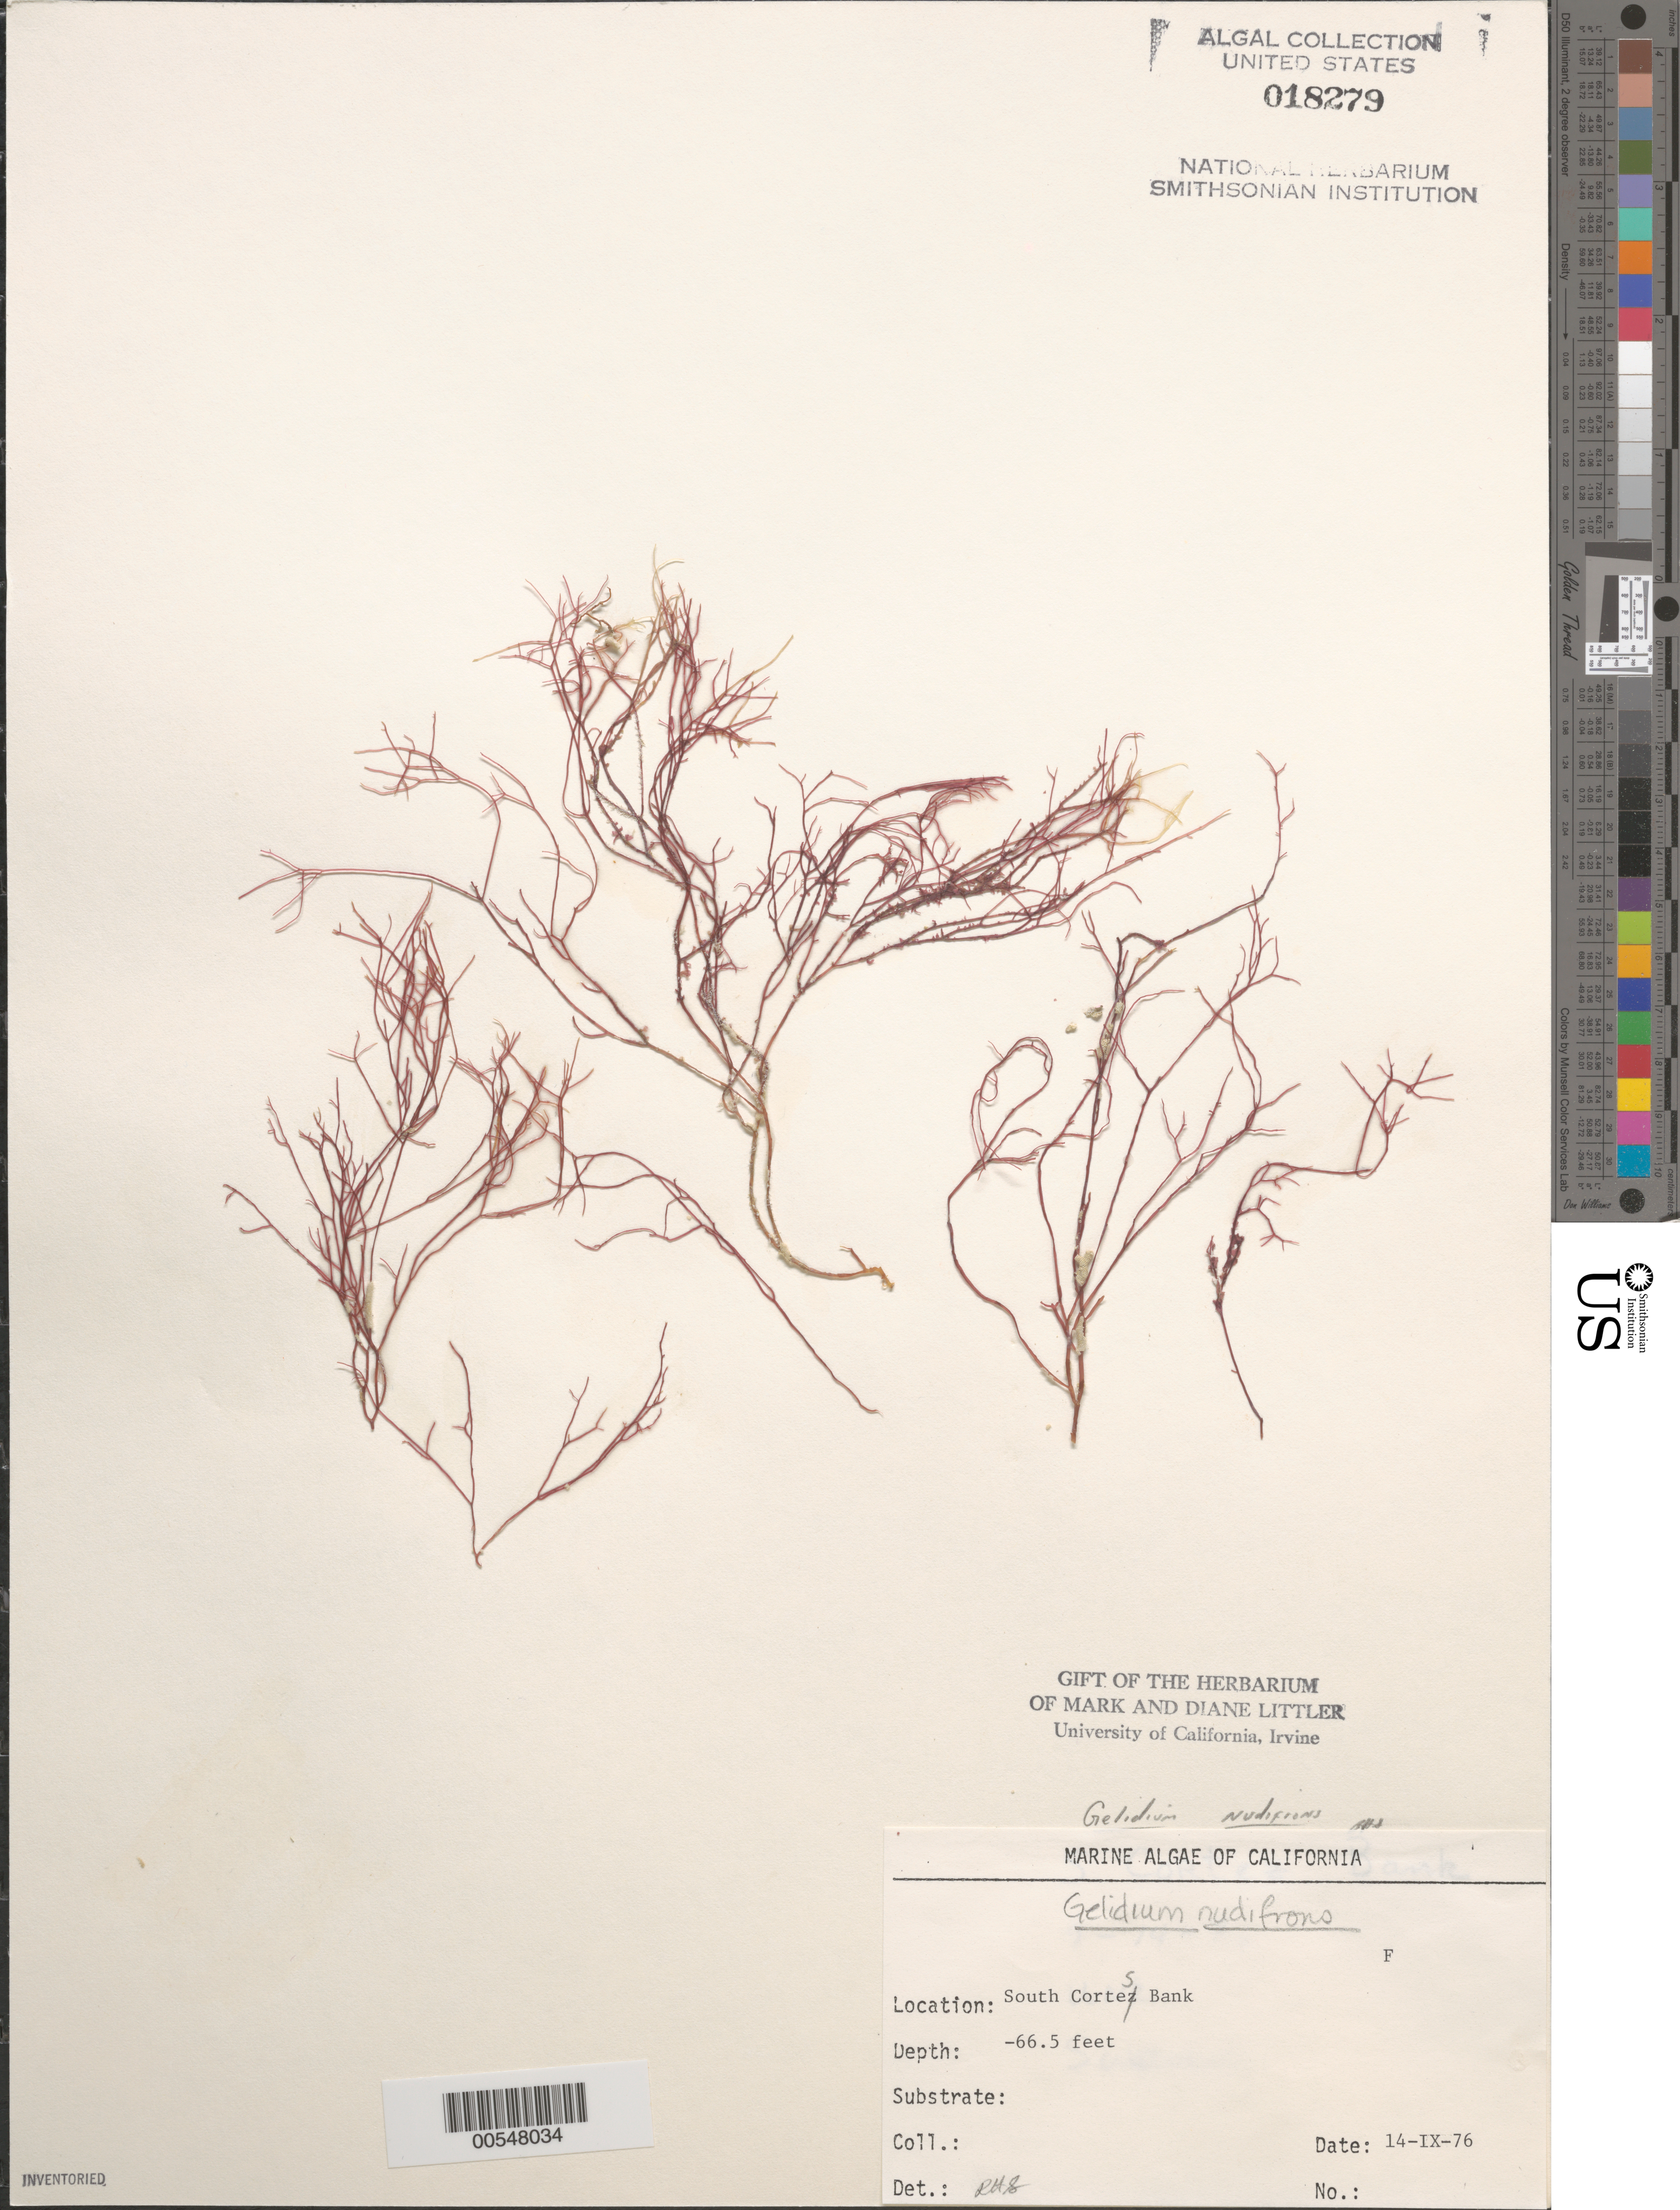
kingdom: Plantae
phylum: Rhodophyta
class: Florideophyceae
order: Gelidiales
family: Gelidiaceae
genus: Gelidium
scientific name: Gelidium nudifrons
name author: N.L. Gardner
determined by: Sims, Robert H.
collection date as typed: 14 Sep 1976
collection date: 1976-09-14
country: United States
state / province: California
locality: South Cortes Bank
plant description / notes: BLM-SOCALBIGHT Rocky Intertidal Survey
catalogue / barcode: US 18279